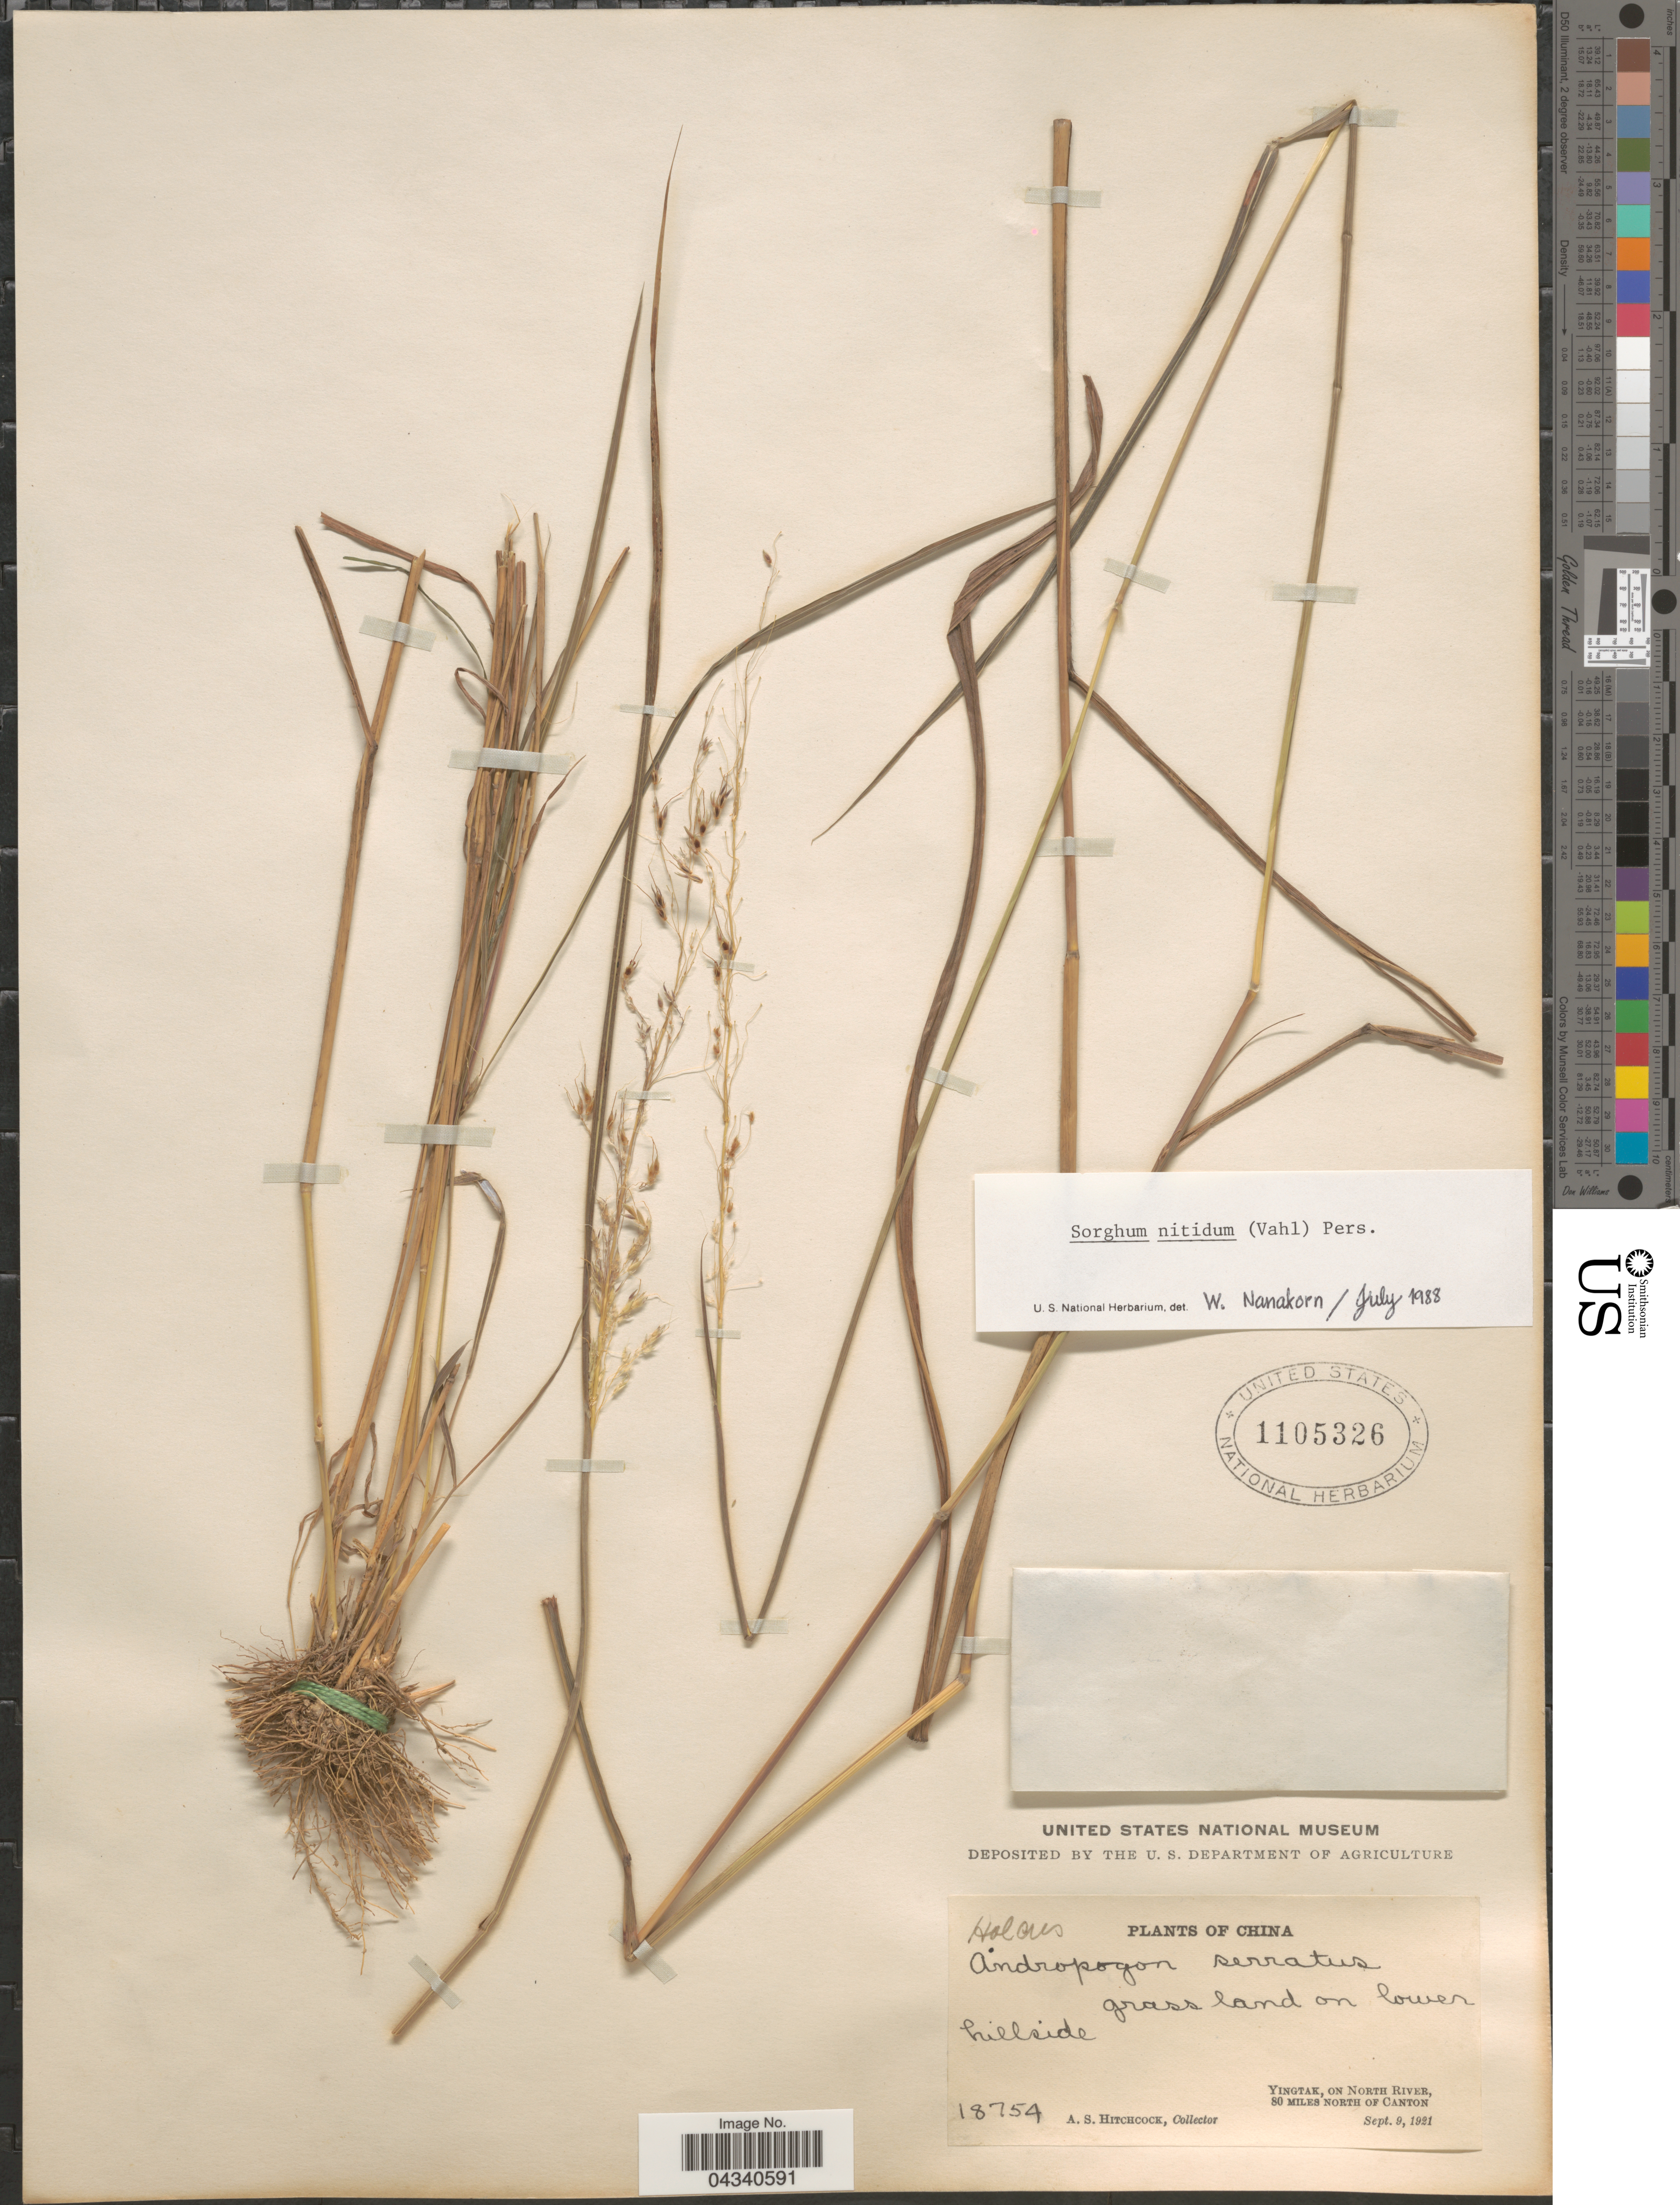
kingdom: Plantae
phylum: Tracheophyta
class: Liliopsida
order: Poales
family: Poaceae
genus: Sorghum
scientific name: Sorghum nitidum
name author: (Vahl) Pers.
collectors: A. S. Hitchcock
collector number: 18754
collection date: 1921-09-09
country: China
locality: Yingtak, on North River, 80 miles north of Canton.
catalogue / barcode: US 1105326